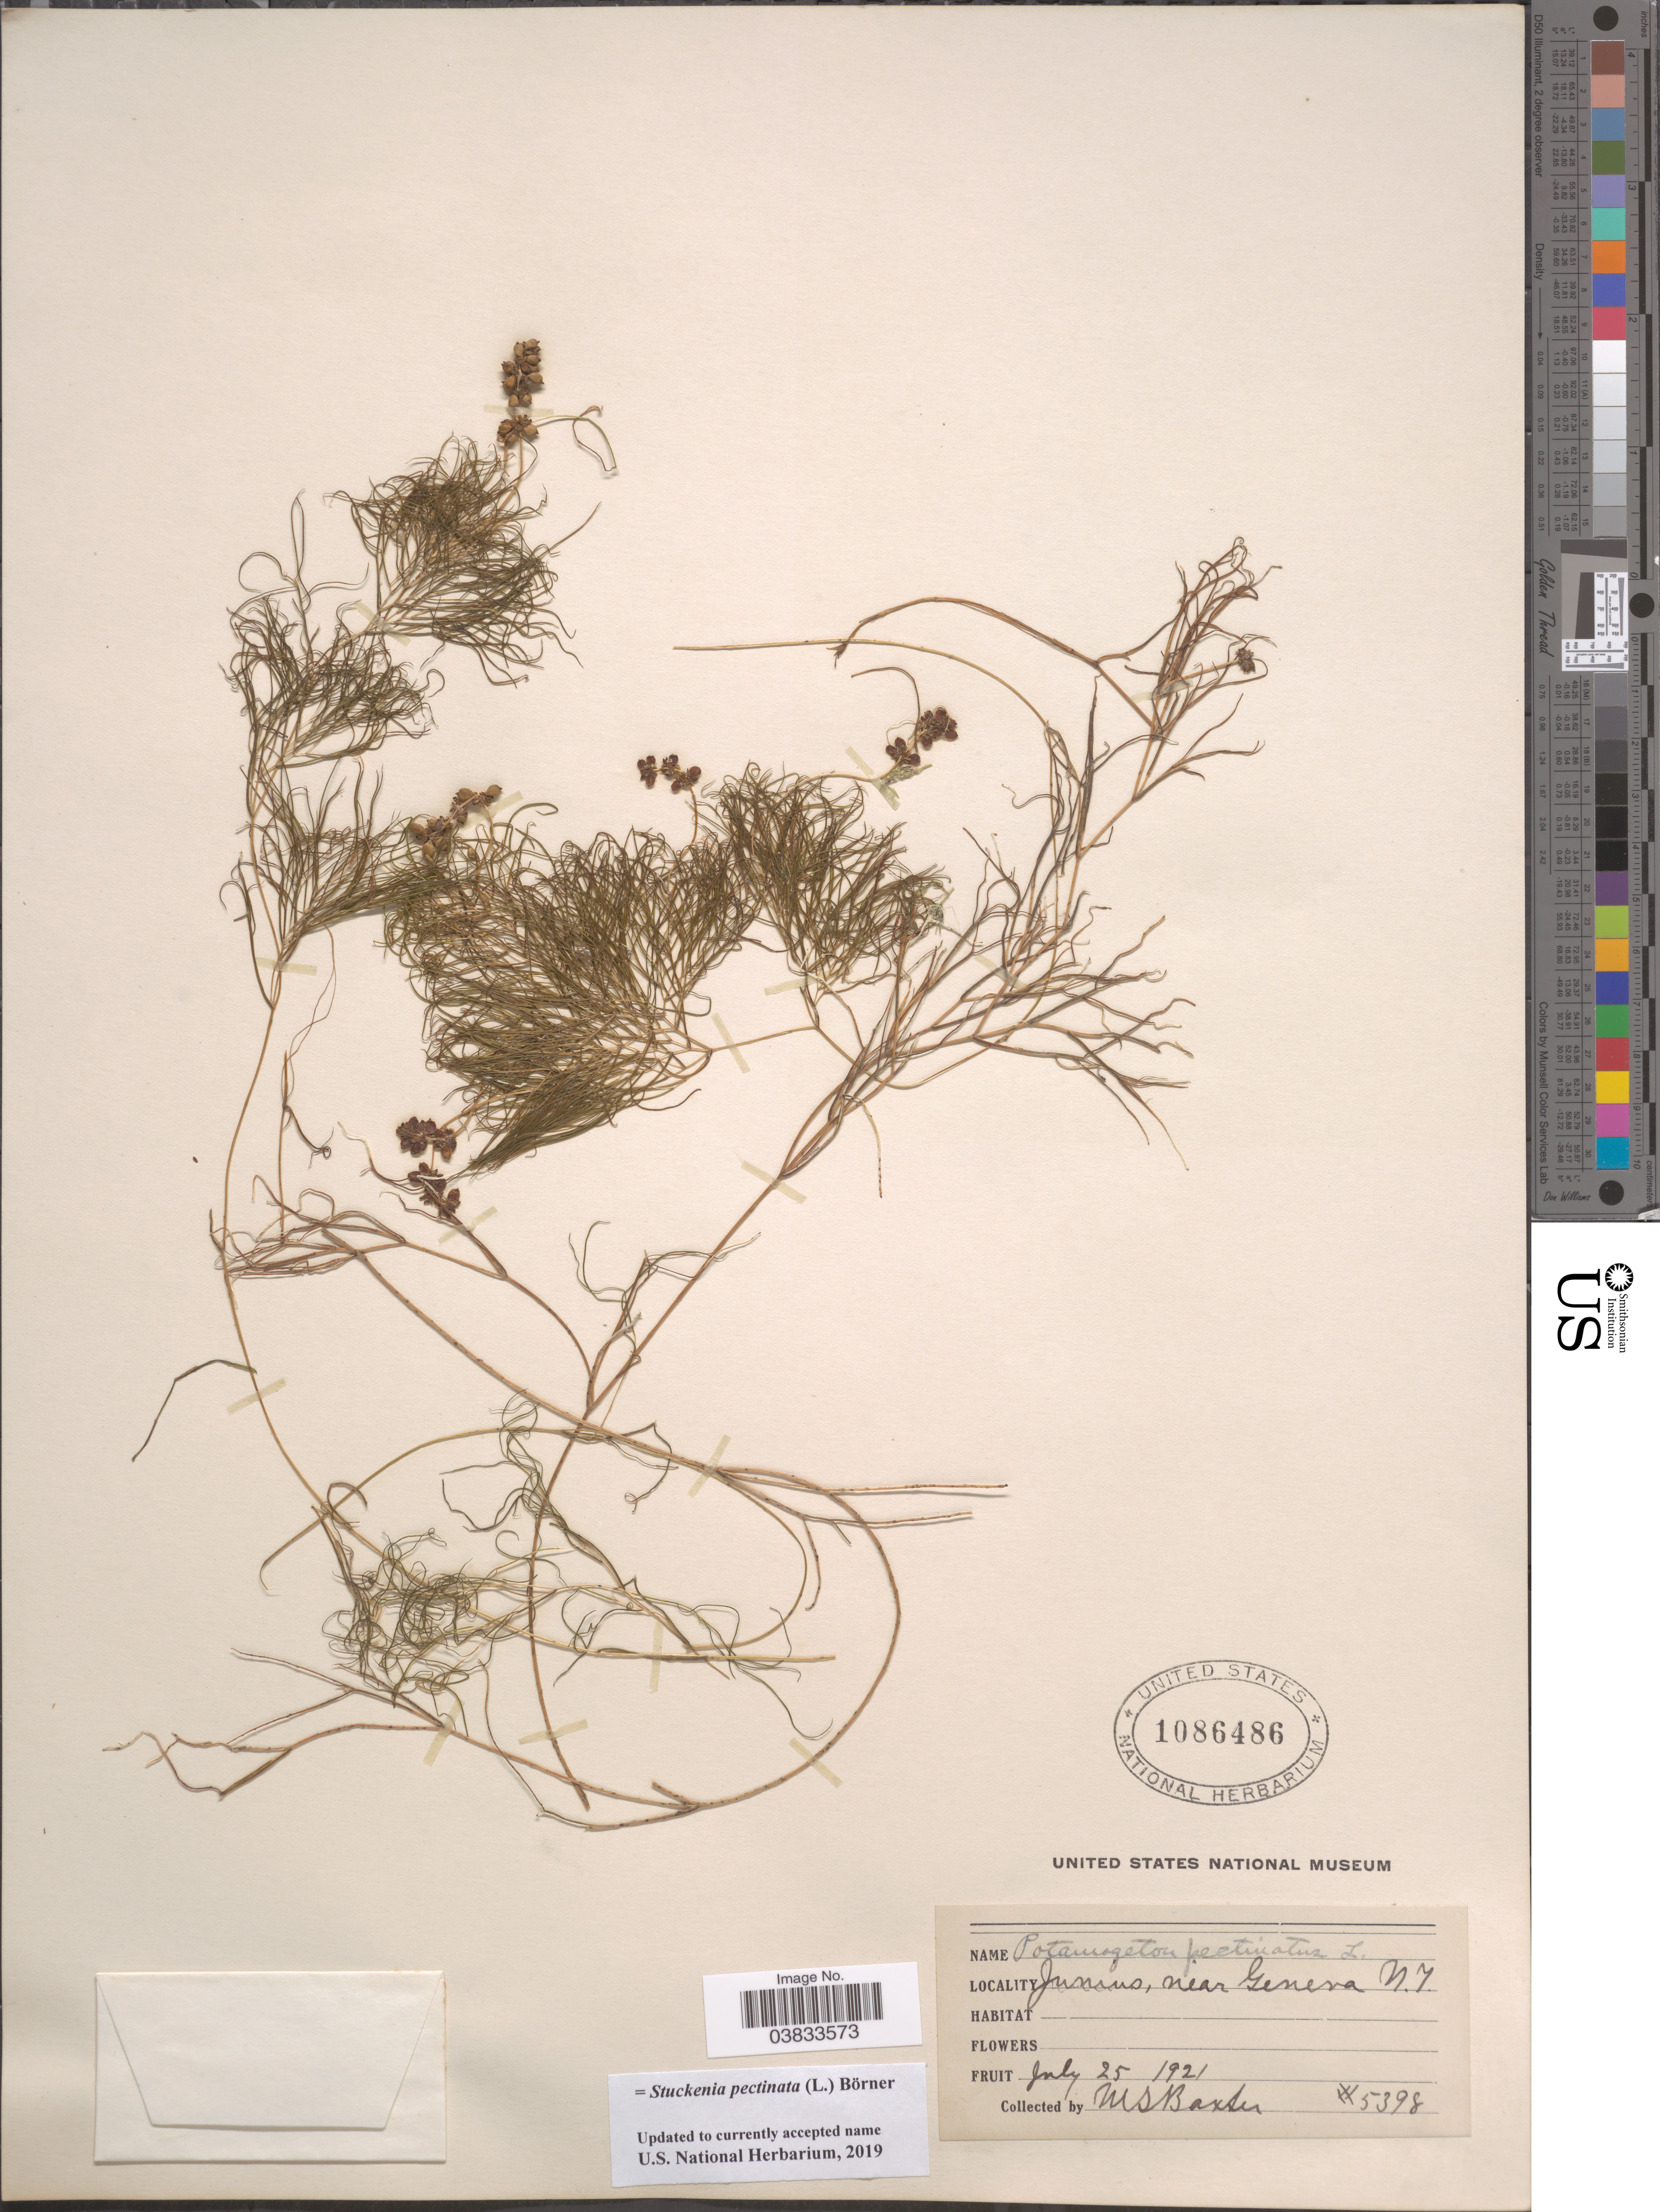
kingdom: Plantae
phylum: Tracheophyta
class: Liliopsida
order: Alismatales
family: Potamogetonaceae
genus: Stuckenia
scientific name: Stuckenia pectinata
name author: (L.) Börner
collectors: M. Baxter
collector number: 5398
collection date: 1921-07-25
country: United States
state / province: New York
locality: Junius, near Geneva.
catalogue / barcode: US 1086486